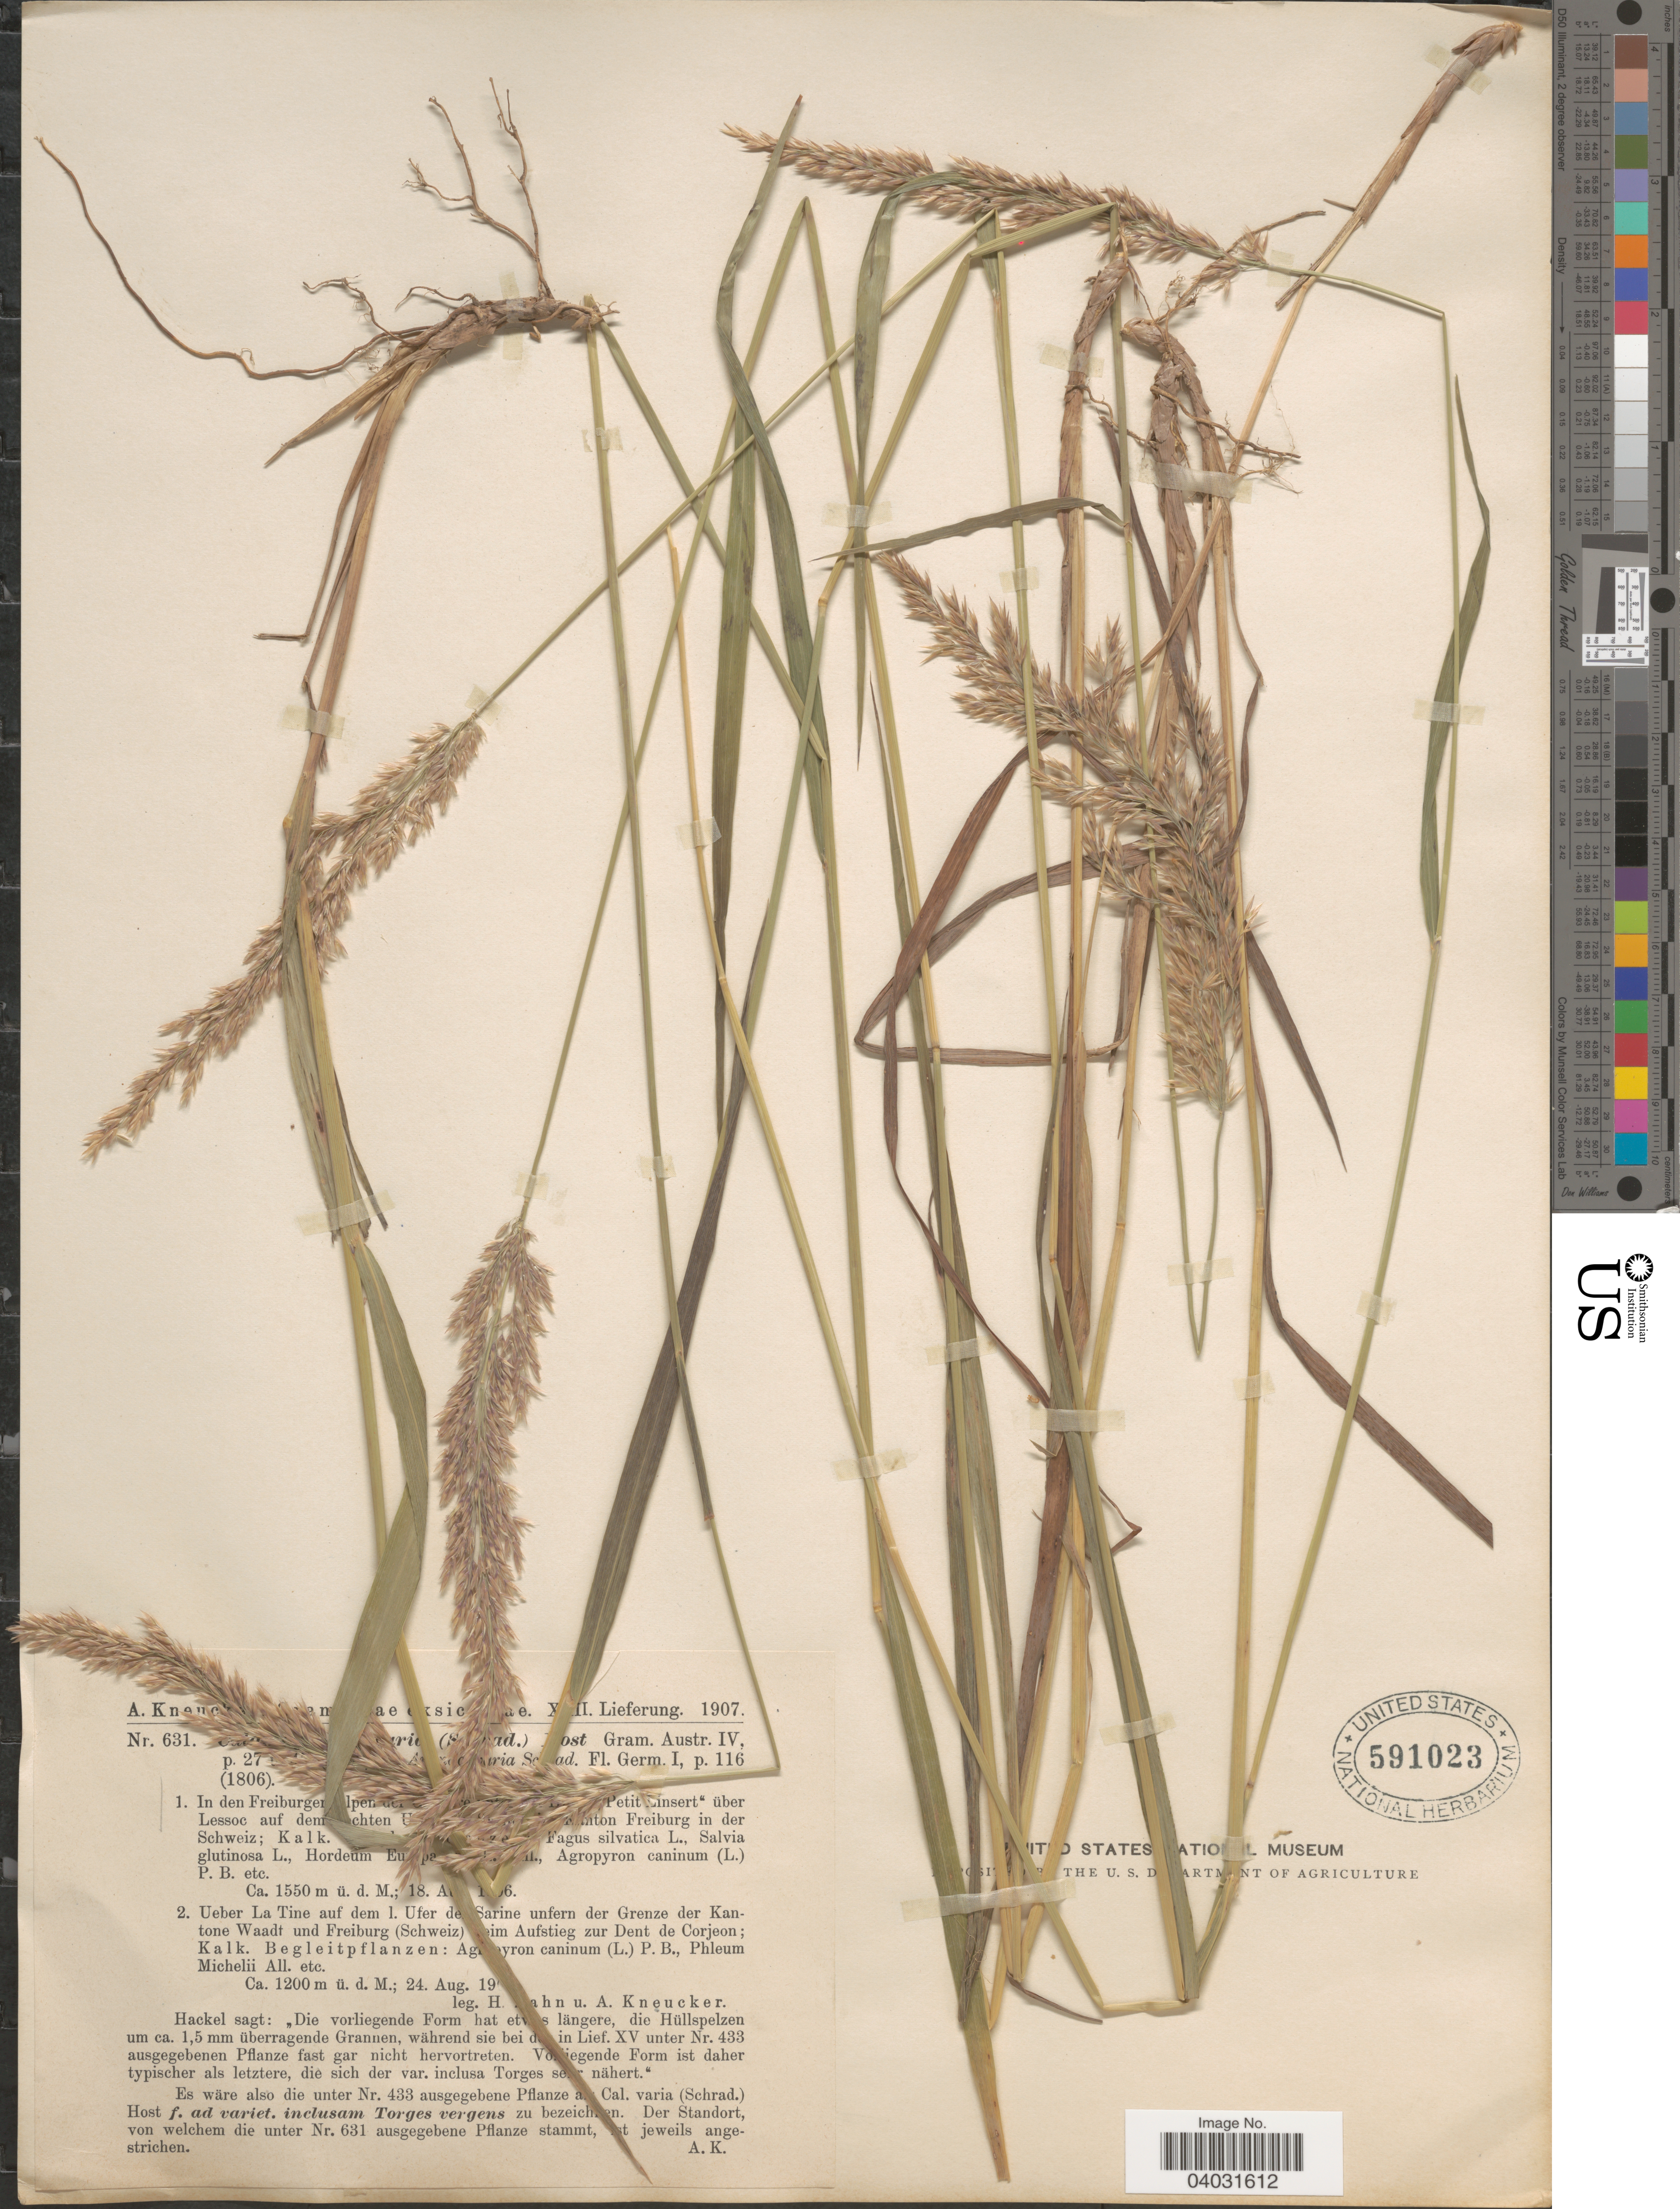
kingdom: Plantae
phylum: Tracheophyta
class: Liliopsida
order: Poales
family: Poaceae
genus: Calamagrostis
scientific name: Calamagrostis varia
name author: Host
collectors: H. Kahn & A. Kneucker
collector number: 631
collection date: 1906-04-18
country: Switzerland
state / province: Schwyz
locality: In den Freiburge[illegible text]lpen [illegible text] Petit [illegible text]nsert über Lessoc auf dem[illegible text]chten U[illegible text]ton Freiburg in der Schweiz.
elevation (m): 1550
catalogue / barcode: US 591023